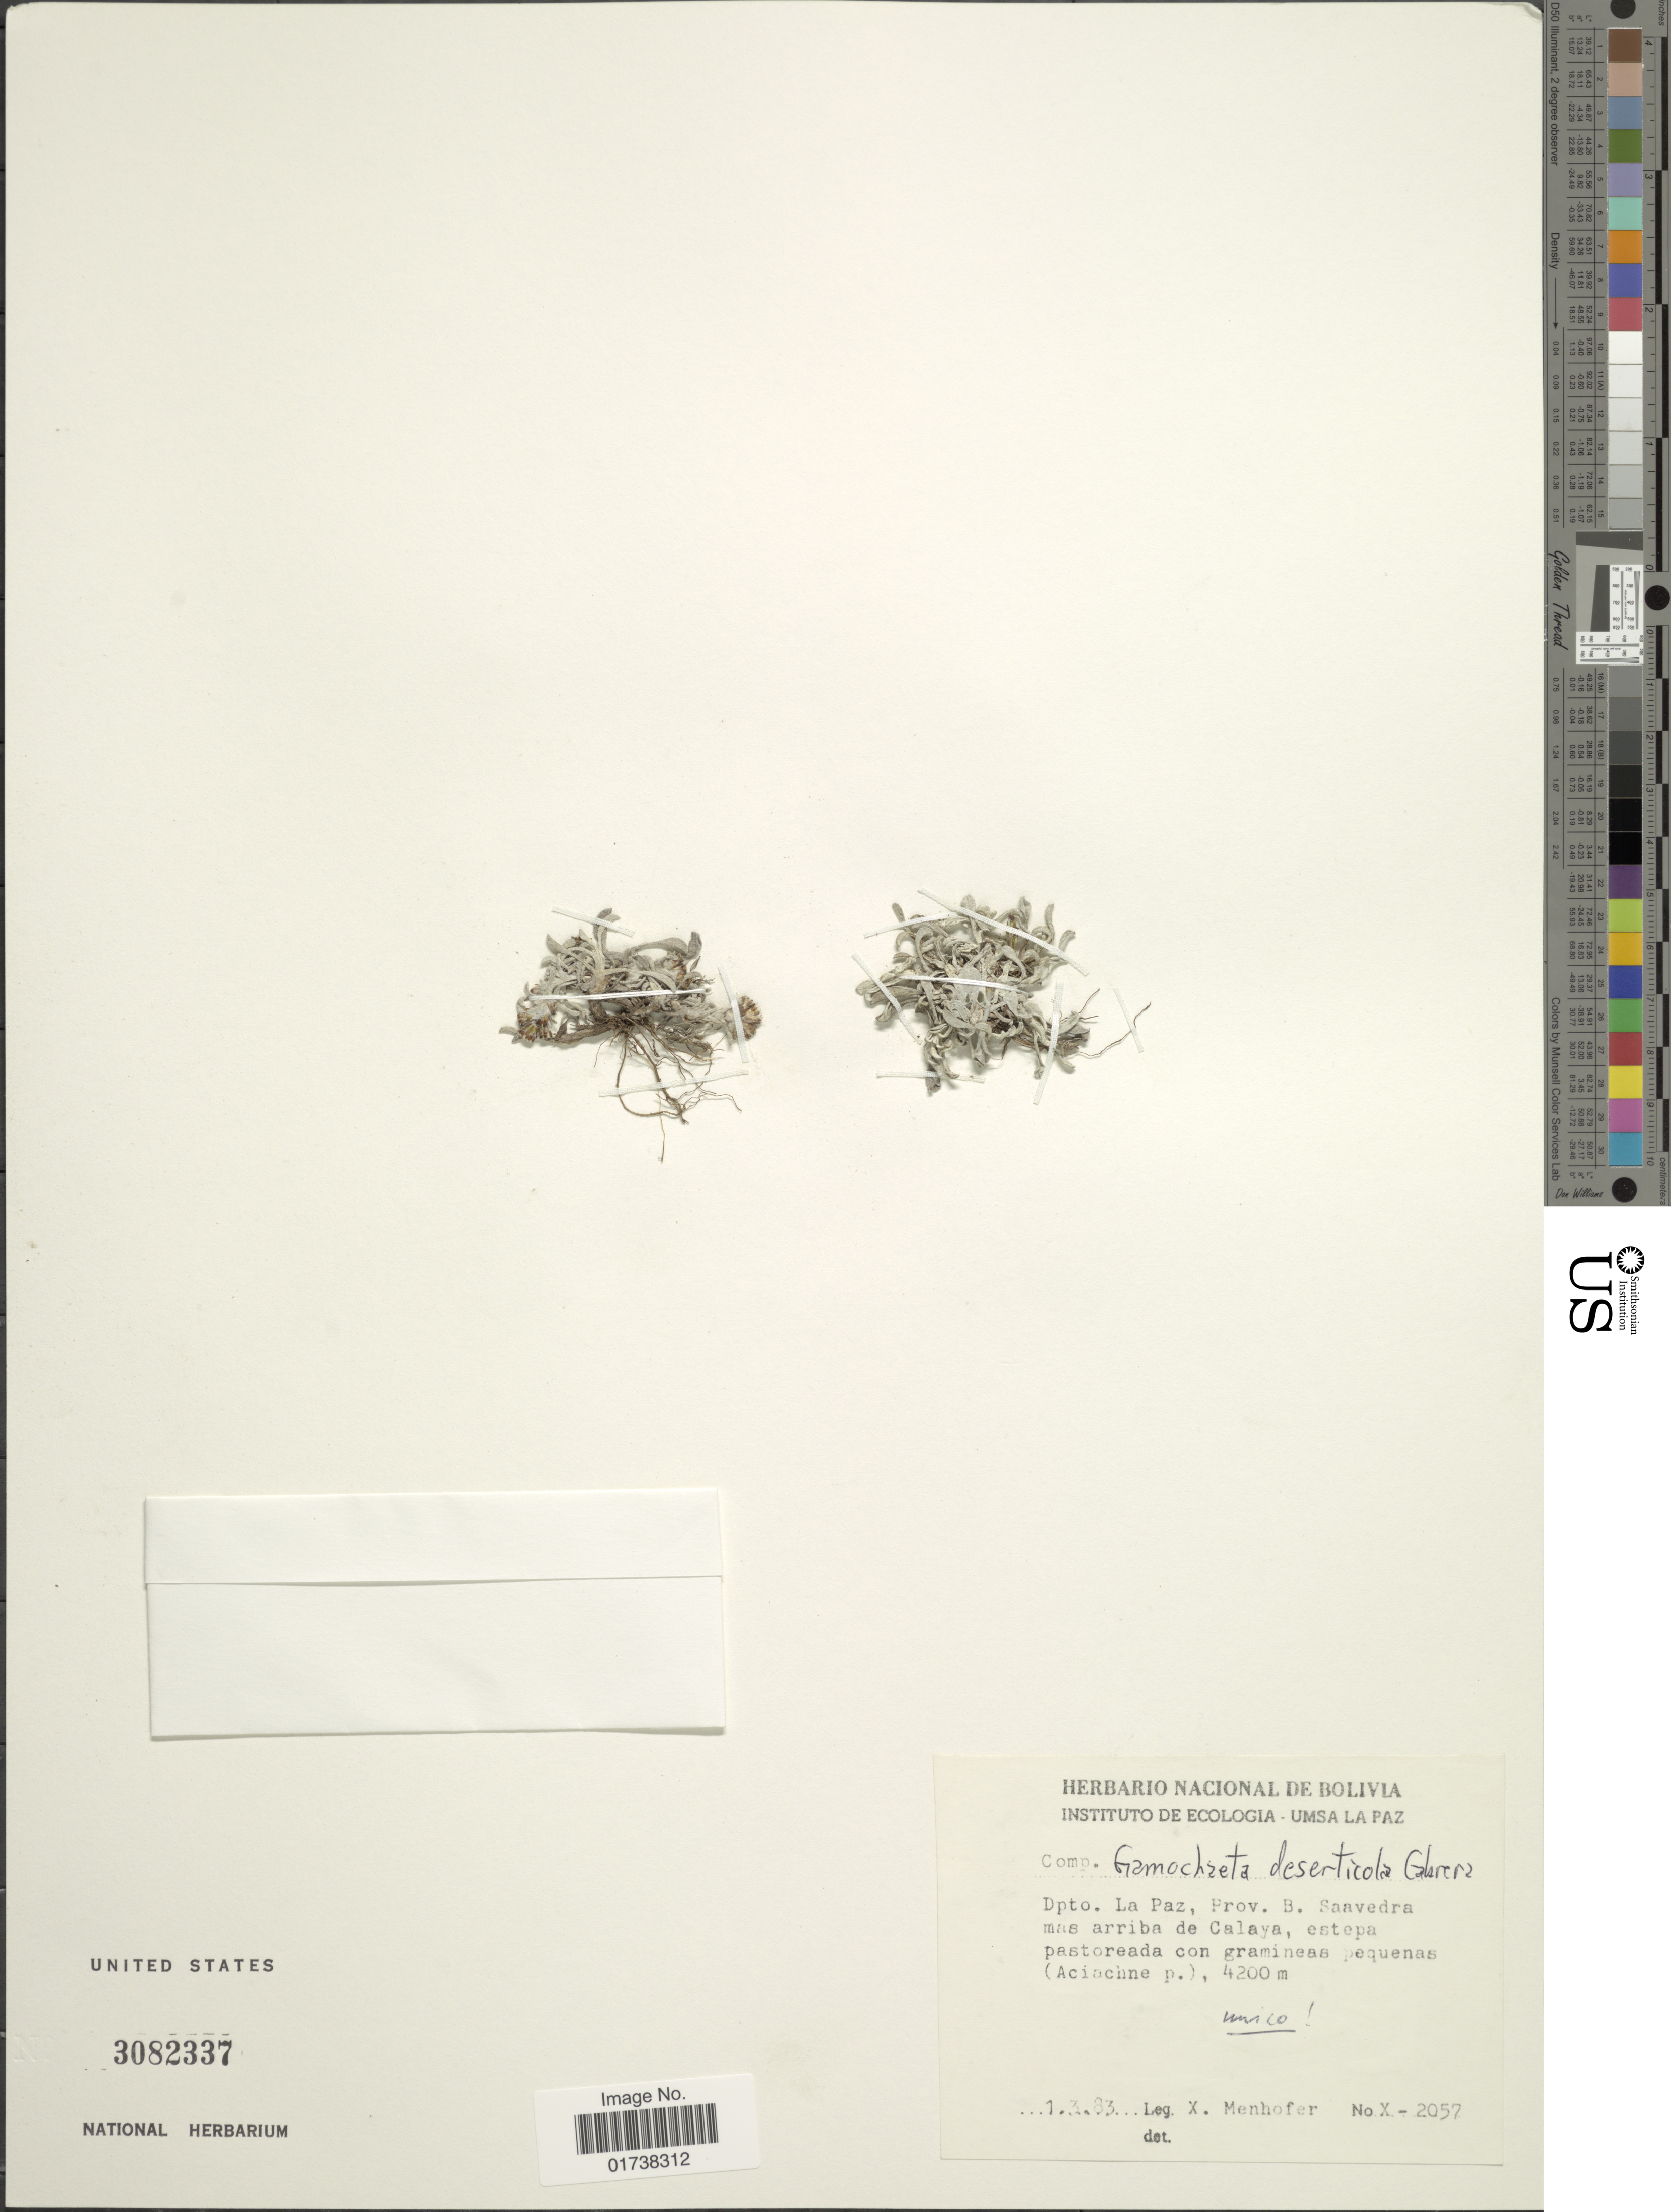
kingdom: Plantae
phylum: Tracheophyta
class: Magnoliopsida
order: Asterales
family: Asteraceae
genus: Gamochaeta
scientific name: Gamochaeta deserticola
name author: Cabrera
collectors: X. Menhofer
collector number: X -2057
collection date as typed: Transcribed d/m/y: 1/3/83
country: Bolivia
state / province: La Paz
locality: Dpto. La Paz, Prov. B. Saavedra mas arriba de Calaya, estepa pastoreada con gramineas pequenas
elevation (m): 4200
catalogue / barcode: US 3082337